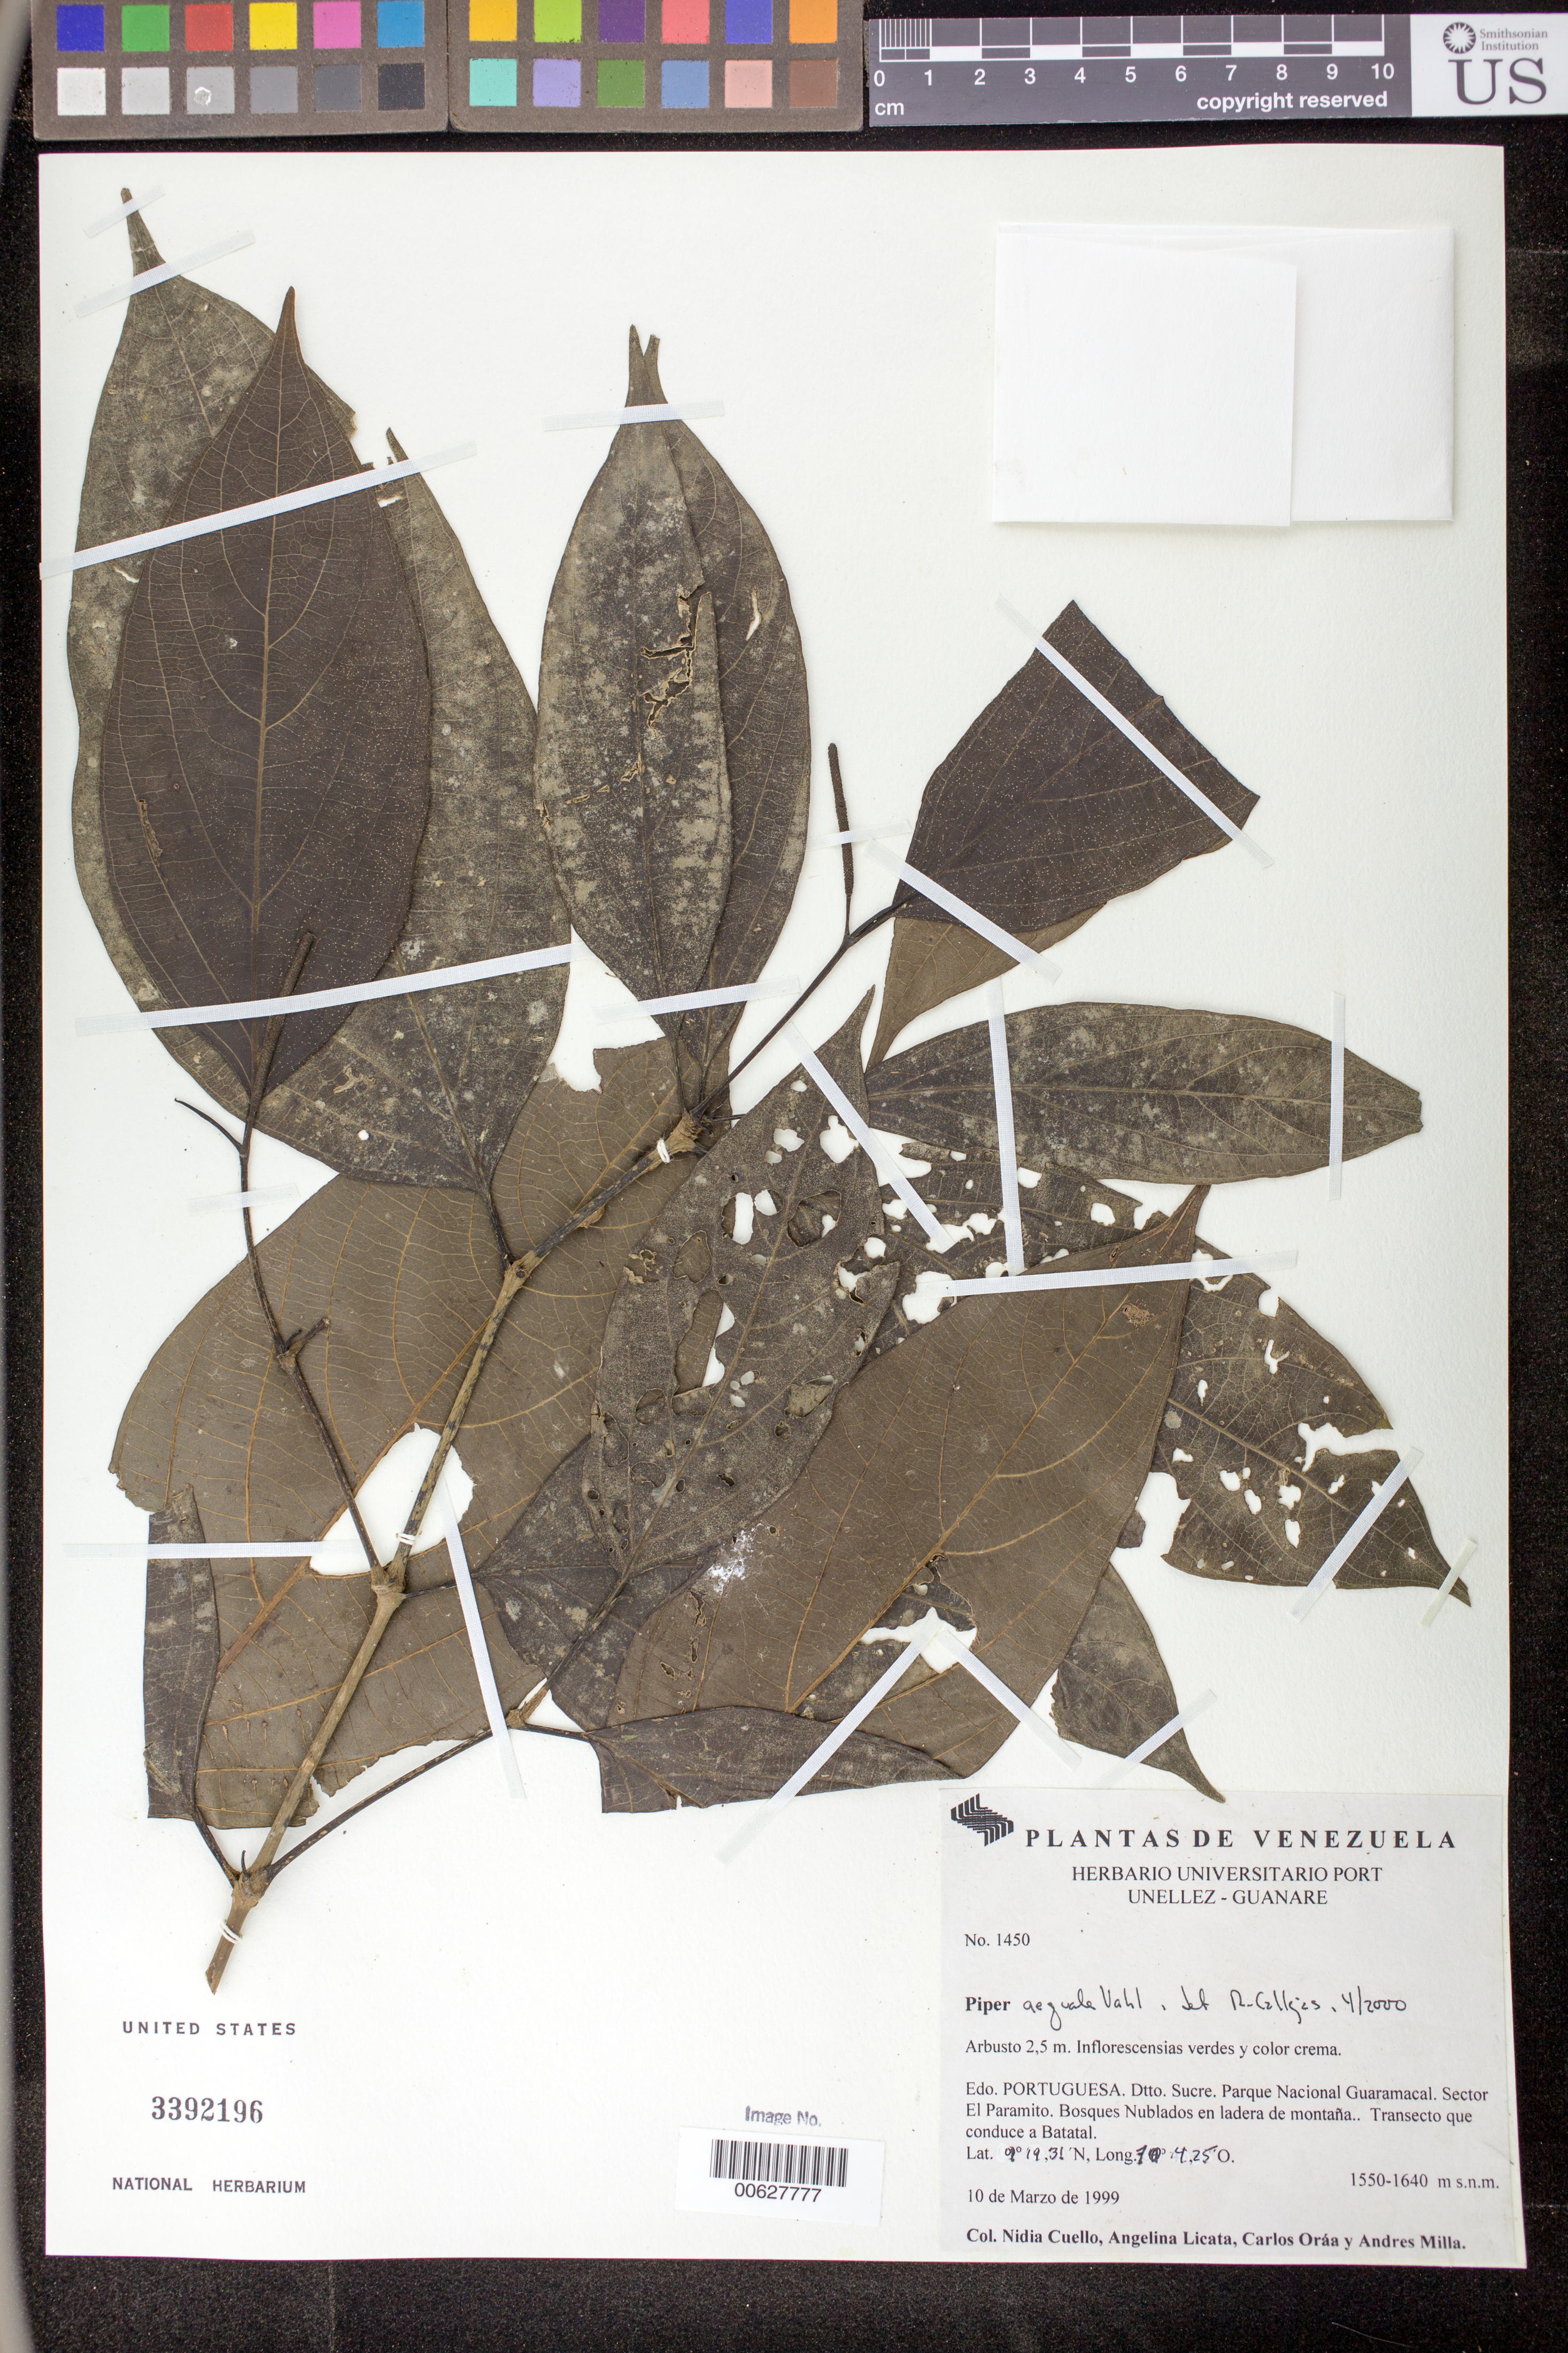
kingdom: Plantae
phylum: Tracheophyta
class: Magnoliopsida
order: Piperales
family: Piperaceae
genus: Piper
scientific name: Piper aequale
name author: Vahl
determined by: Callejas, Ricardo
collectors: N. L. Cuello, A. Licata, C. Oráa & A. Milla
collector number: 1450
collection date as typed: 10 Mar 1999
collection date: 1999-03-10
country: Venezuela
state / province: Portuguesa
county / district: Sucre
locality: Parque Nacional Guaramacal. Sector El Paramito, transecto que conduce a Batatal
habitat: Bosque nublados en ladera de montana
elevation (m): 1550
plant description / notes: PORT, US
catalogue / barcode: US 3392196